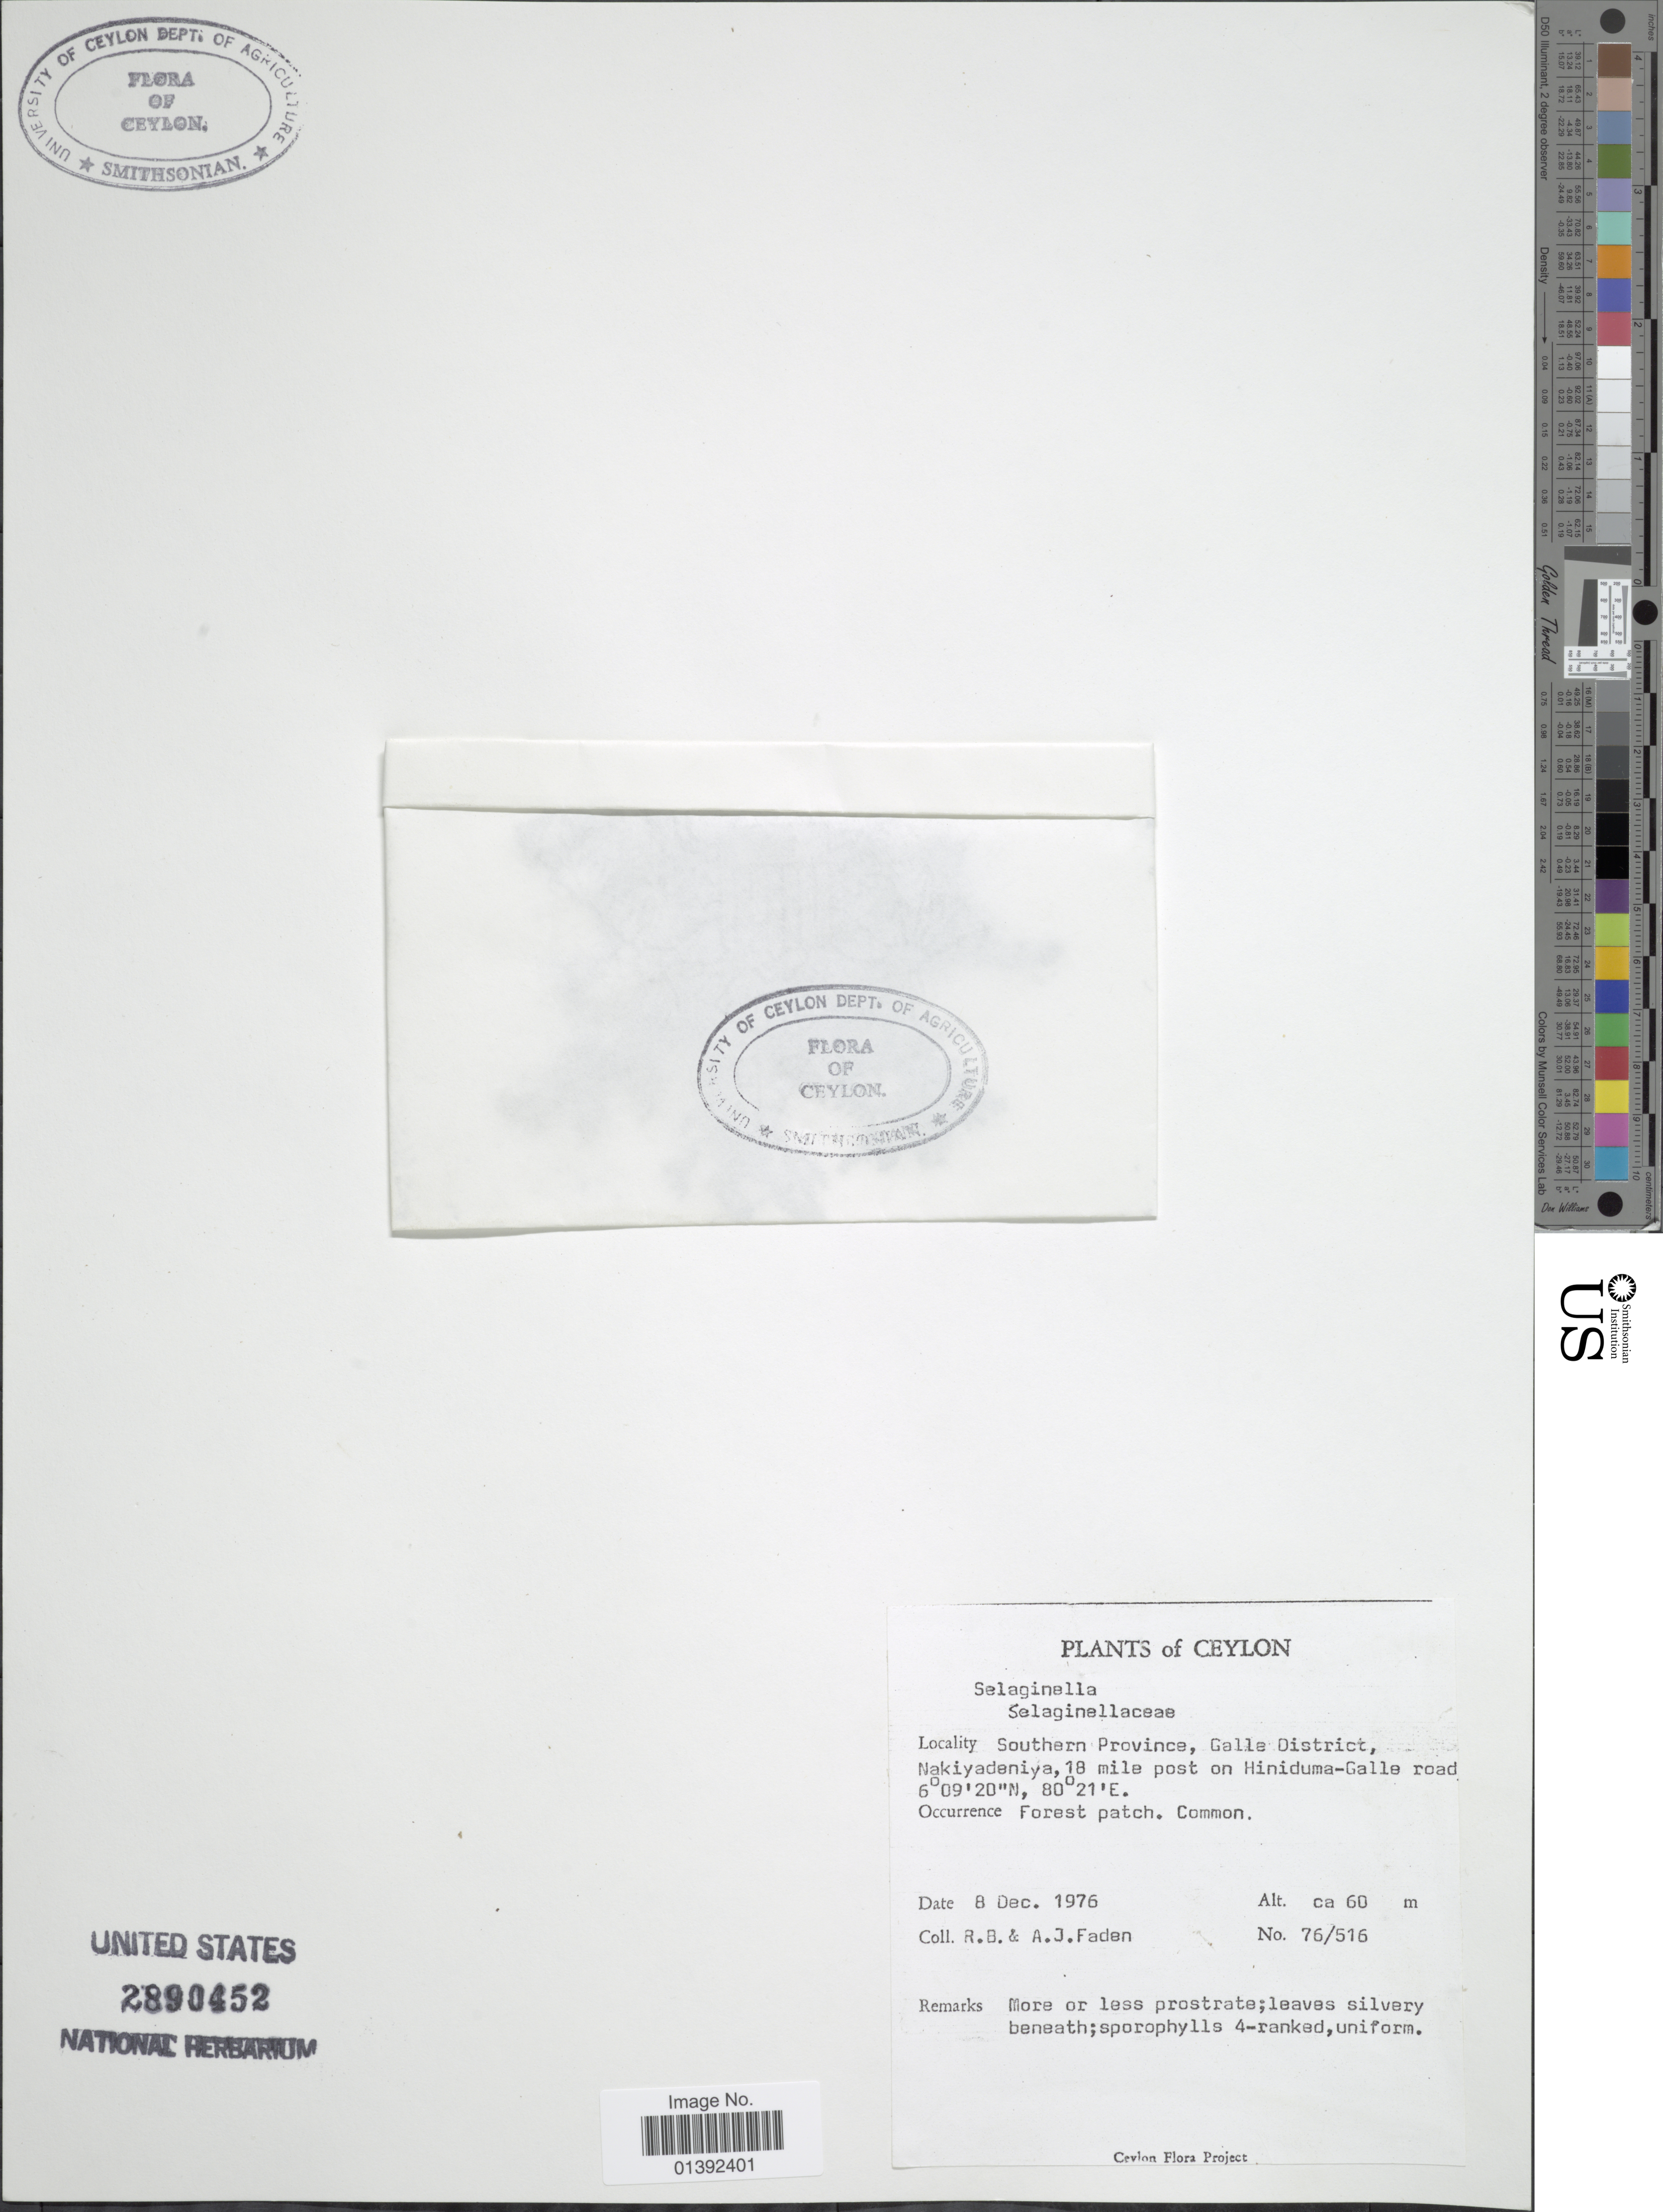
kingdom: Plantae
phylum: Tracheophyta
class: Lycopodiopsida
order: Selaginellales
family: Selaginellaceae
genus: Selaginella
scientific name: Selaginella sp.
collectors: R. B. Faden & A. J. Faden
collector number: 76/516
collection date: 1976-12-08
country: Sri Lanka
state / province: Southern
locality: Galle District, Nakiyadeniya, 18 mile post on Hiniduma-Galle road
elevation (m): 60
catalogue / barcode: US 2890452